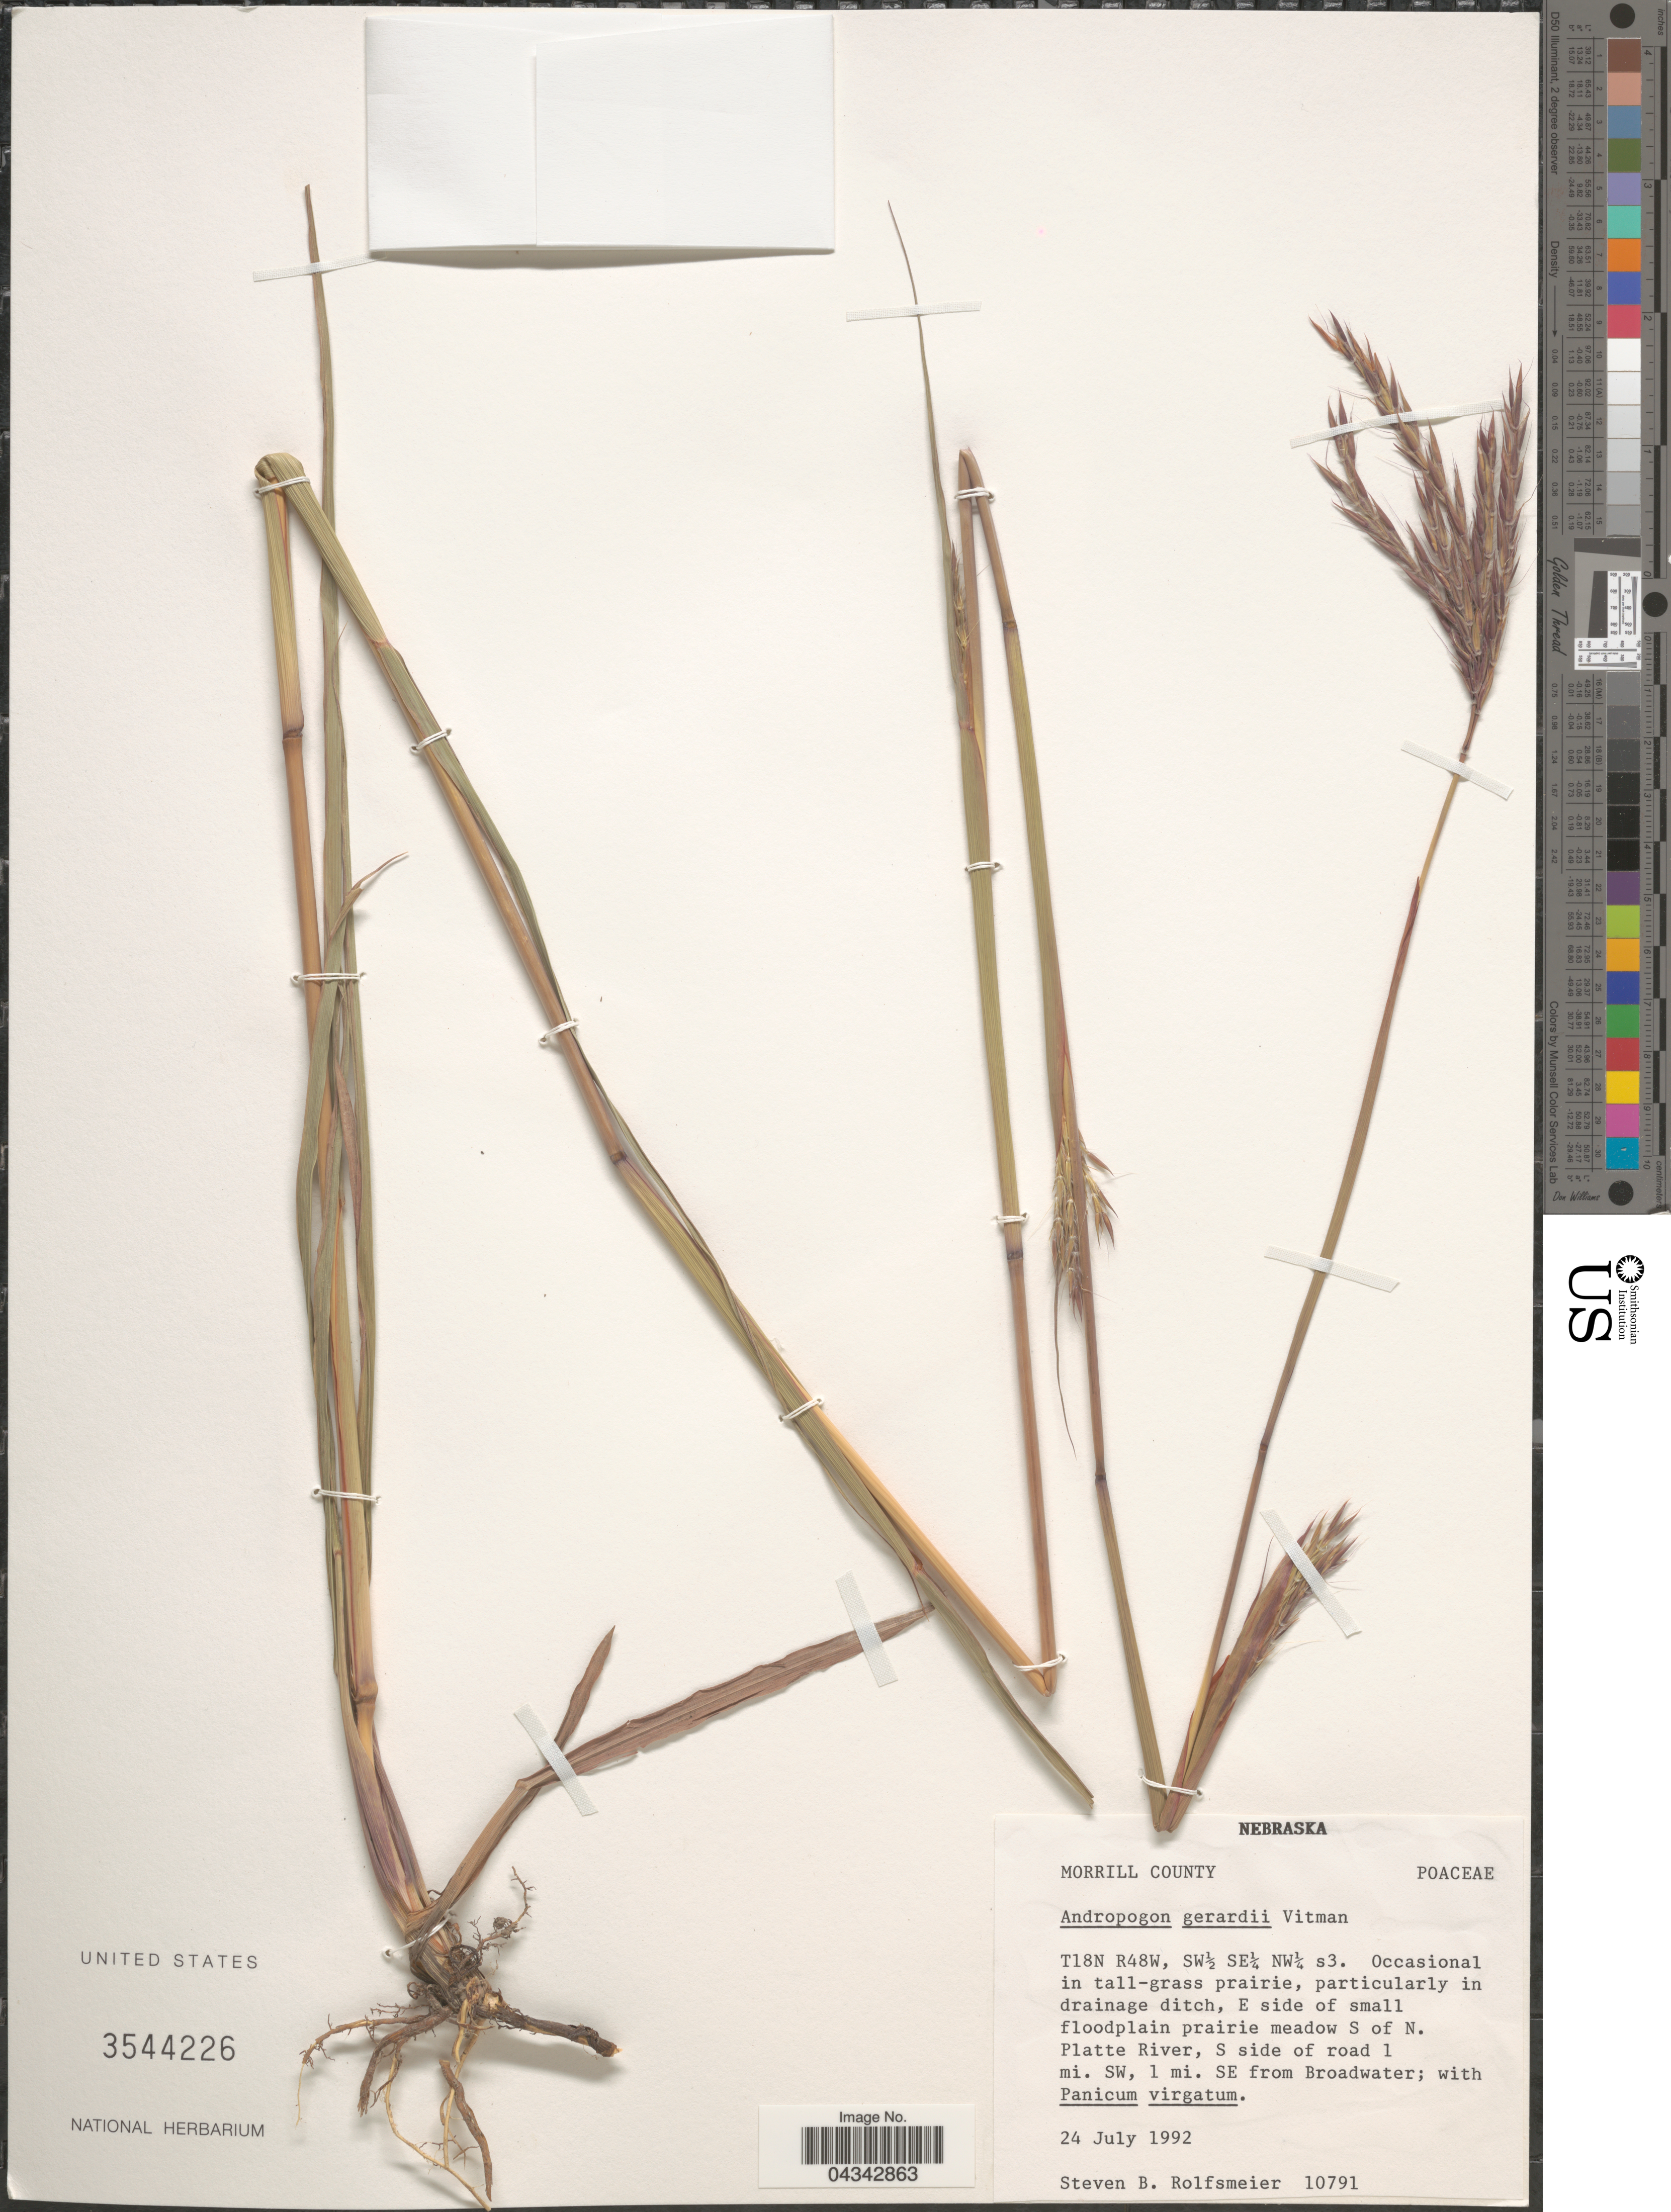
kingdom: Plantae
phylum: Tracheophyta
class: Liliopsida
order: Poales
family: Poaceae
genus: Andropogon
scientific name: Andropogon gerardii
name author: Vitman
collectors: S. Rolfsmeier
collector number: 10791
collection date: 1992-07-24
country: United States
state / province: Nebraska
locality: Morrill County. T18N R48W, SW½ SE¼ NW ¼ s3. Occasional in tall-grass prairie, particularly in drainage ditch, E side of small floodplain prairie meadow S of N. Platte River, S side of road 1 mi. SW, 1 mi. SE from Broadwater.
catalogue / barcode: US 3544226